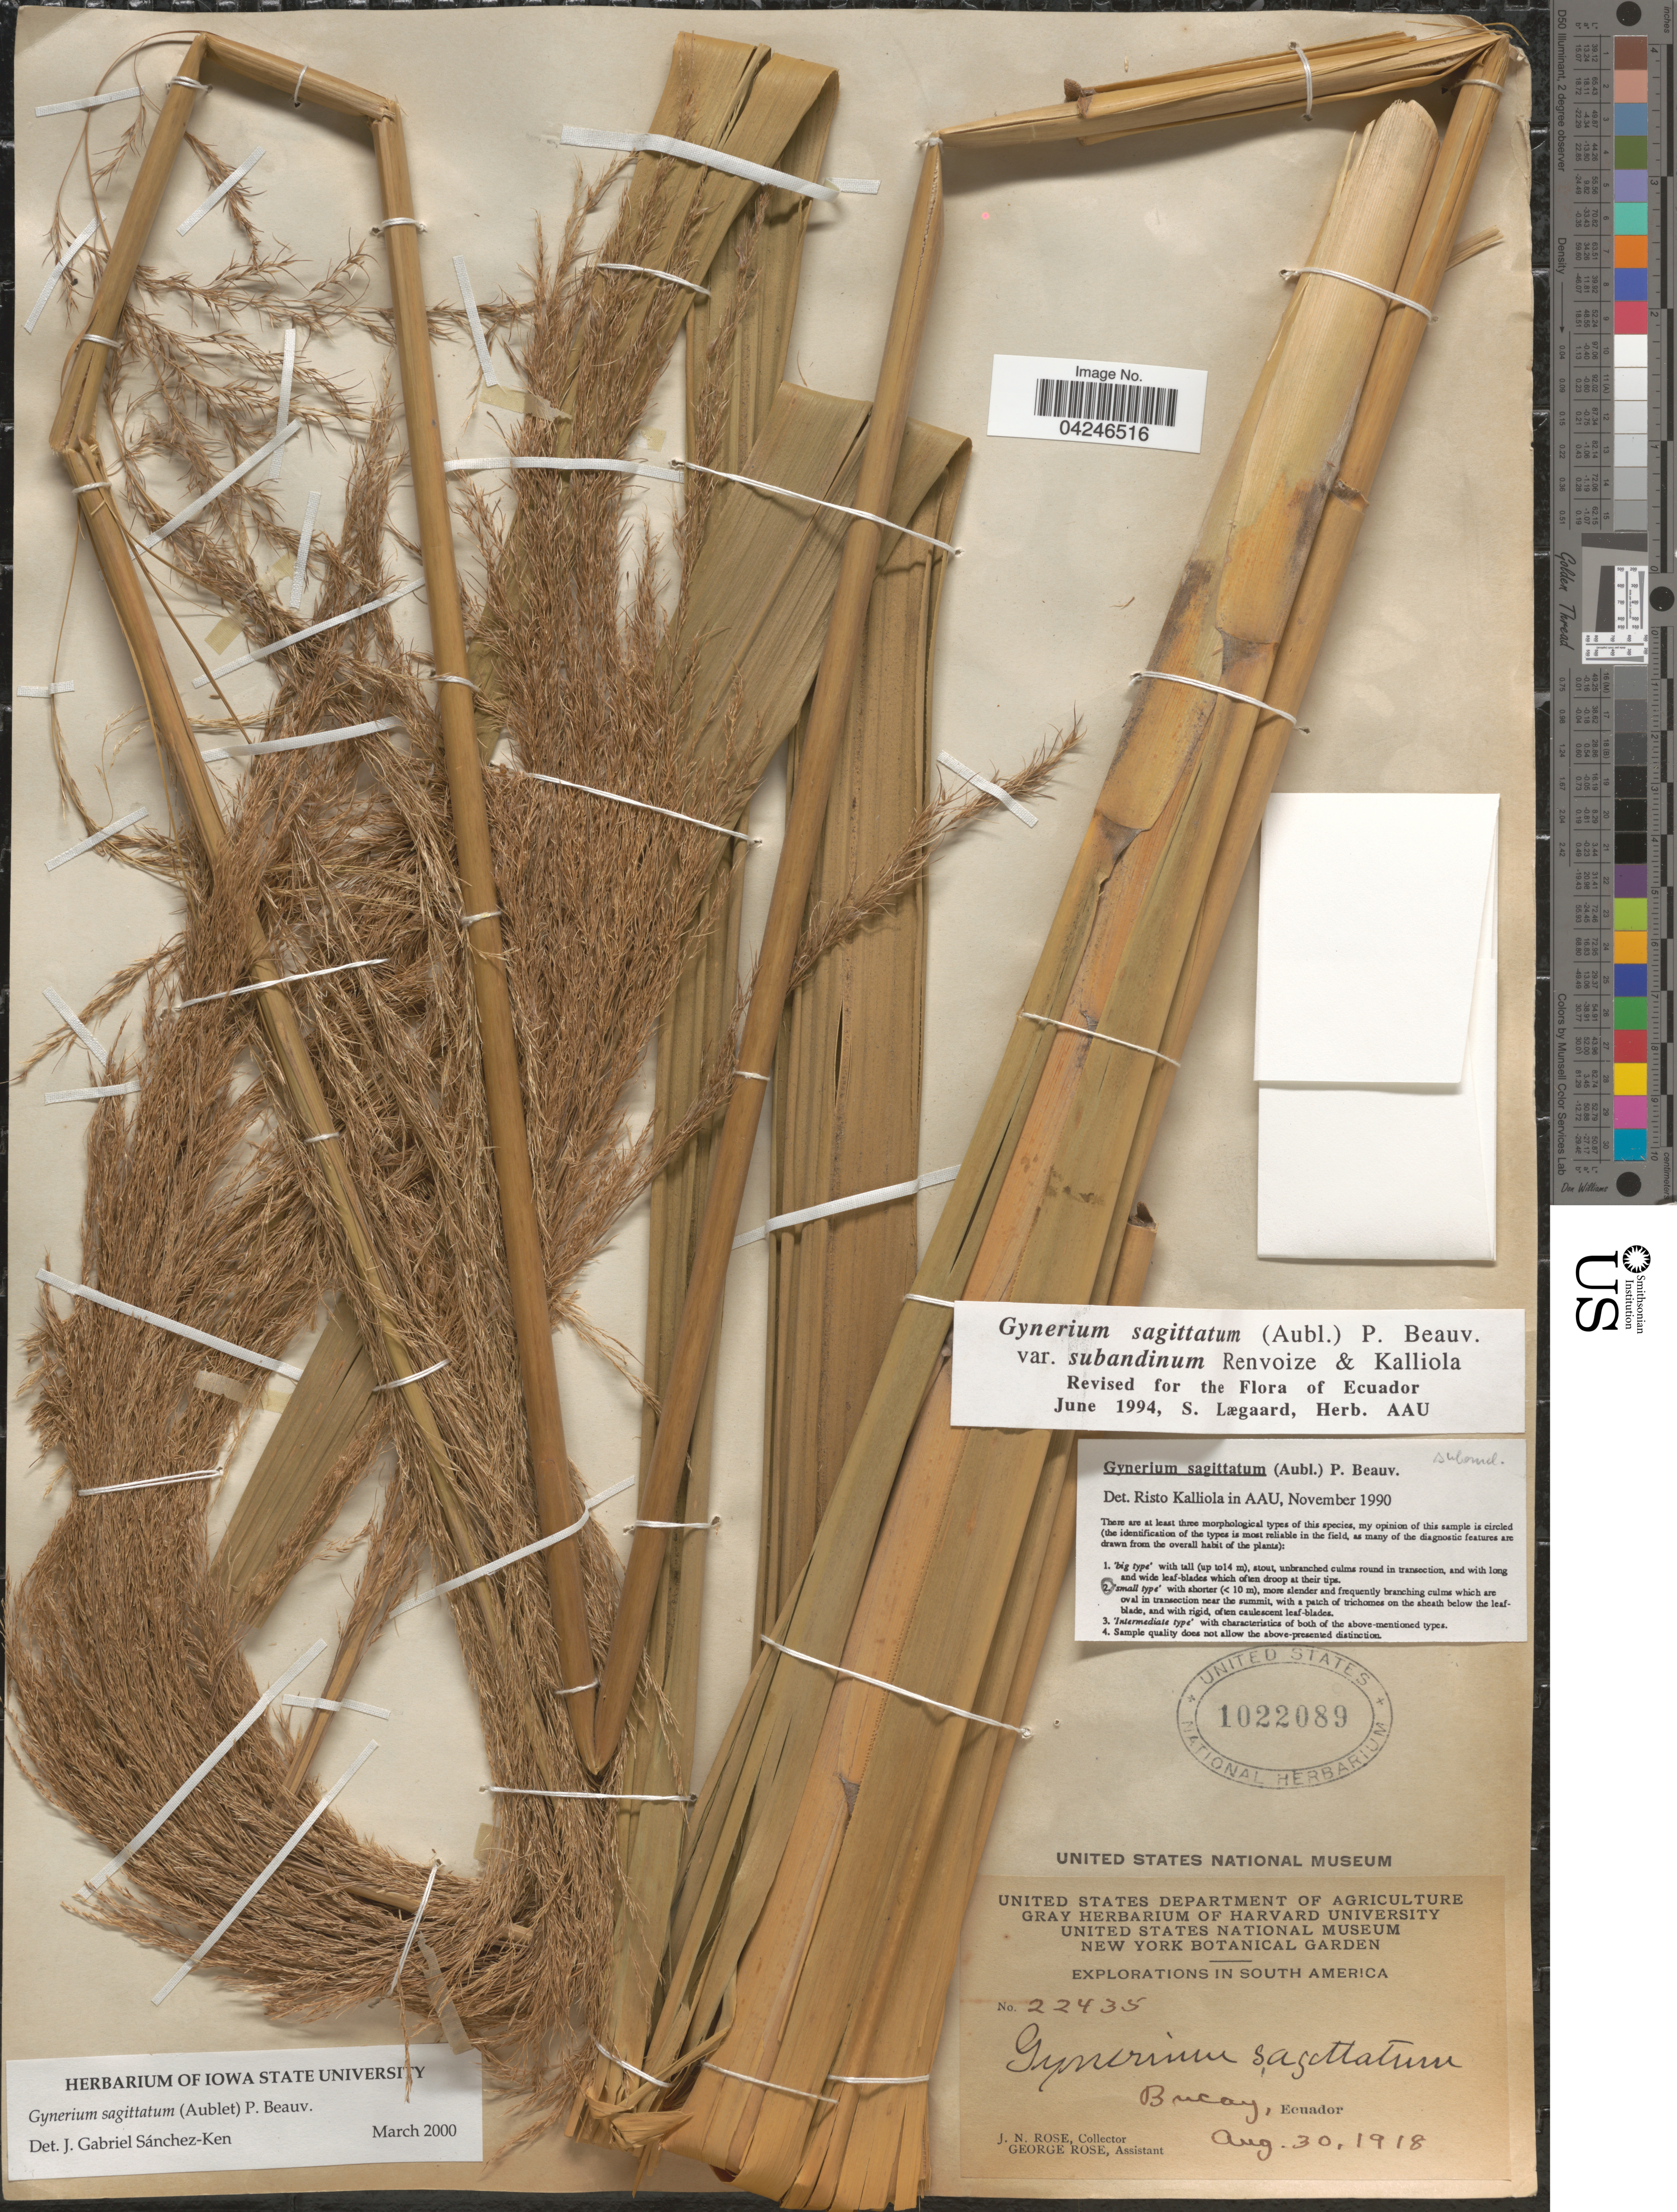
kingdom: Plantae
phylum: Tracheophyta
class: Liliopsida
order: Poales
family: Poaceae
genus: Gynerium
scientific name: Gynerium sagittatum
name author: (Aubl.) P. Beauv.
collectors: J. N. Rose & G. Rose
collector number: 22435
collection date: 1918-08-30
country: Ecuador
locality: Explorations in South America. Bucay.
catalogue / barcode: US 1022089